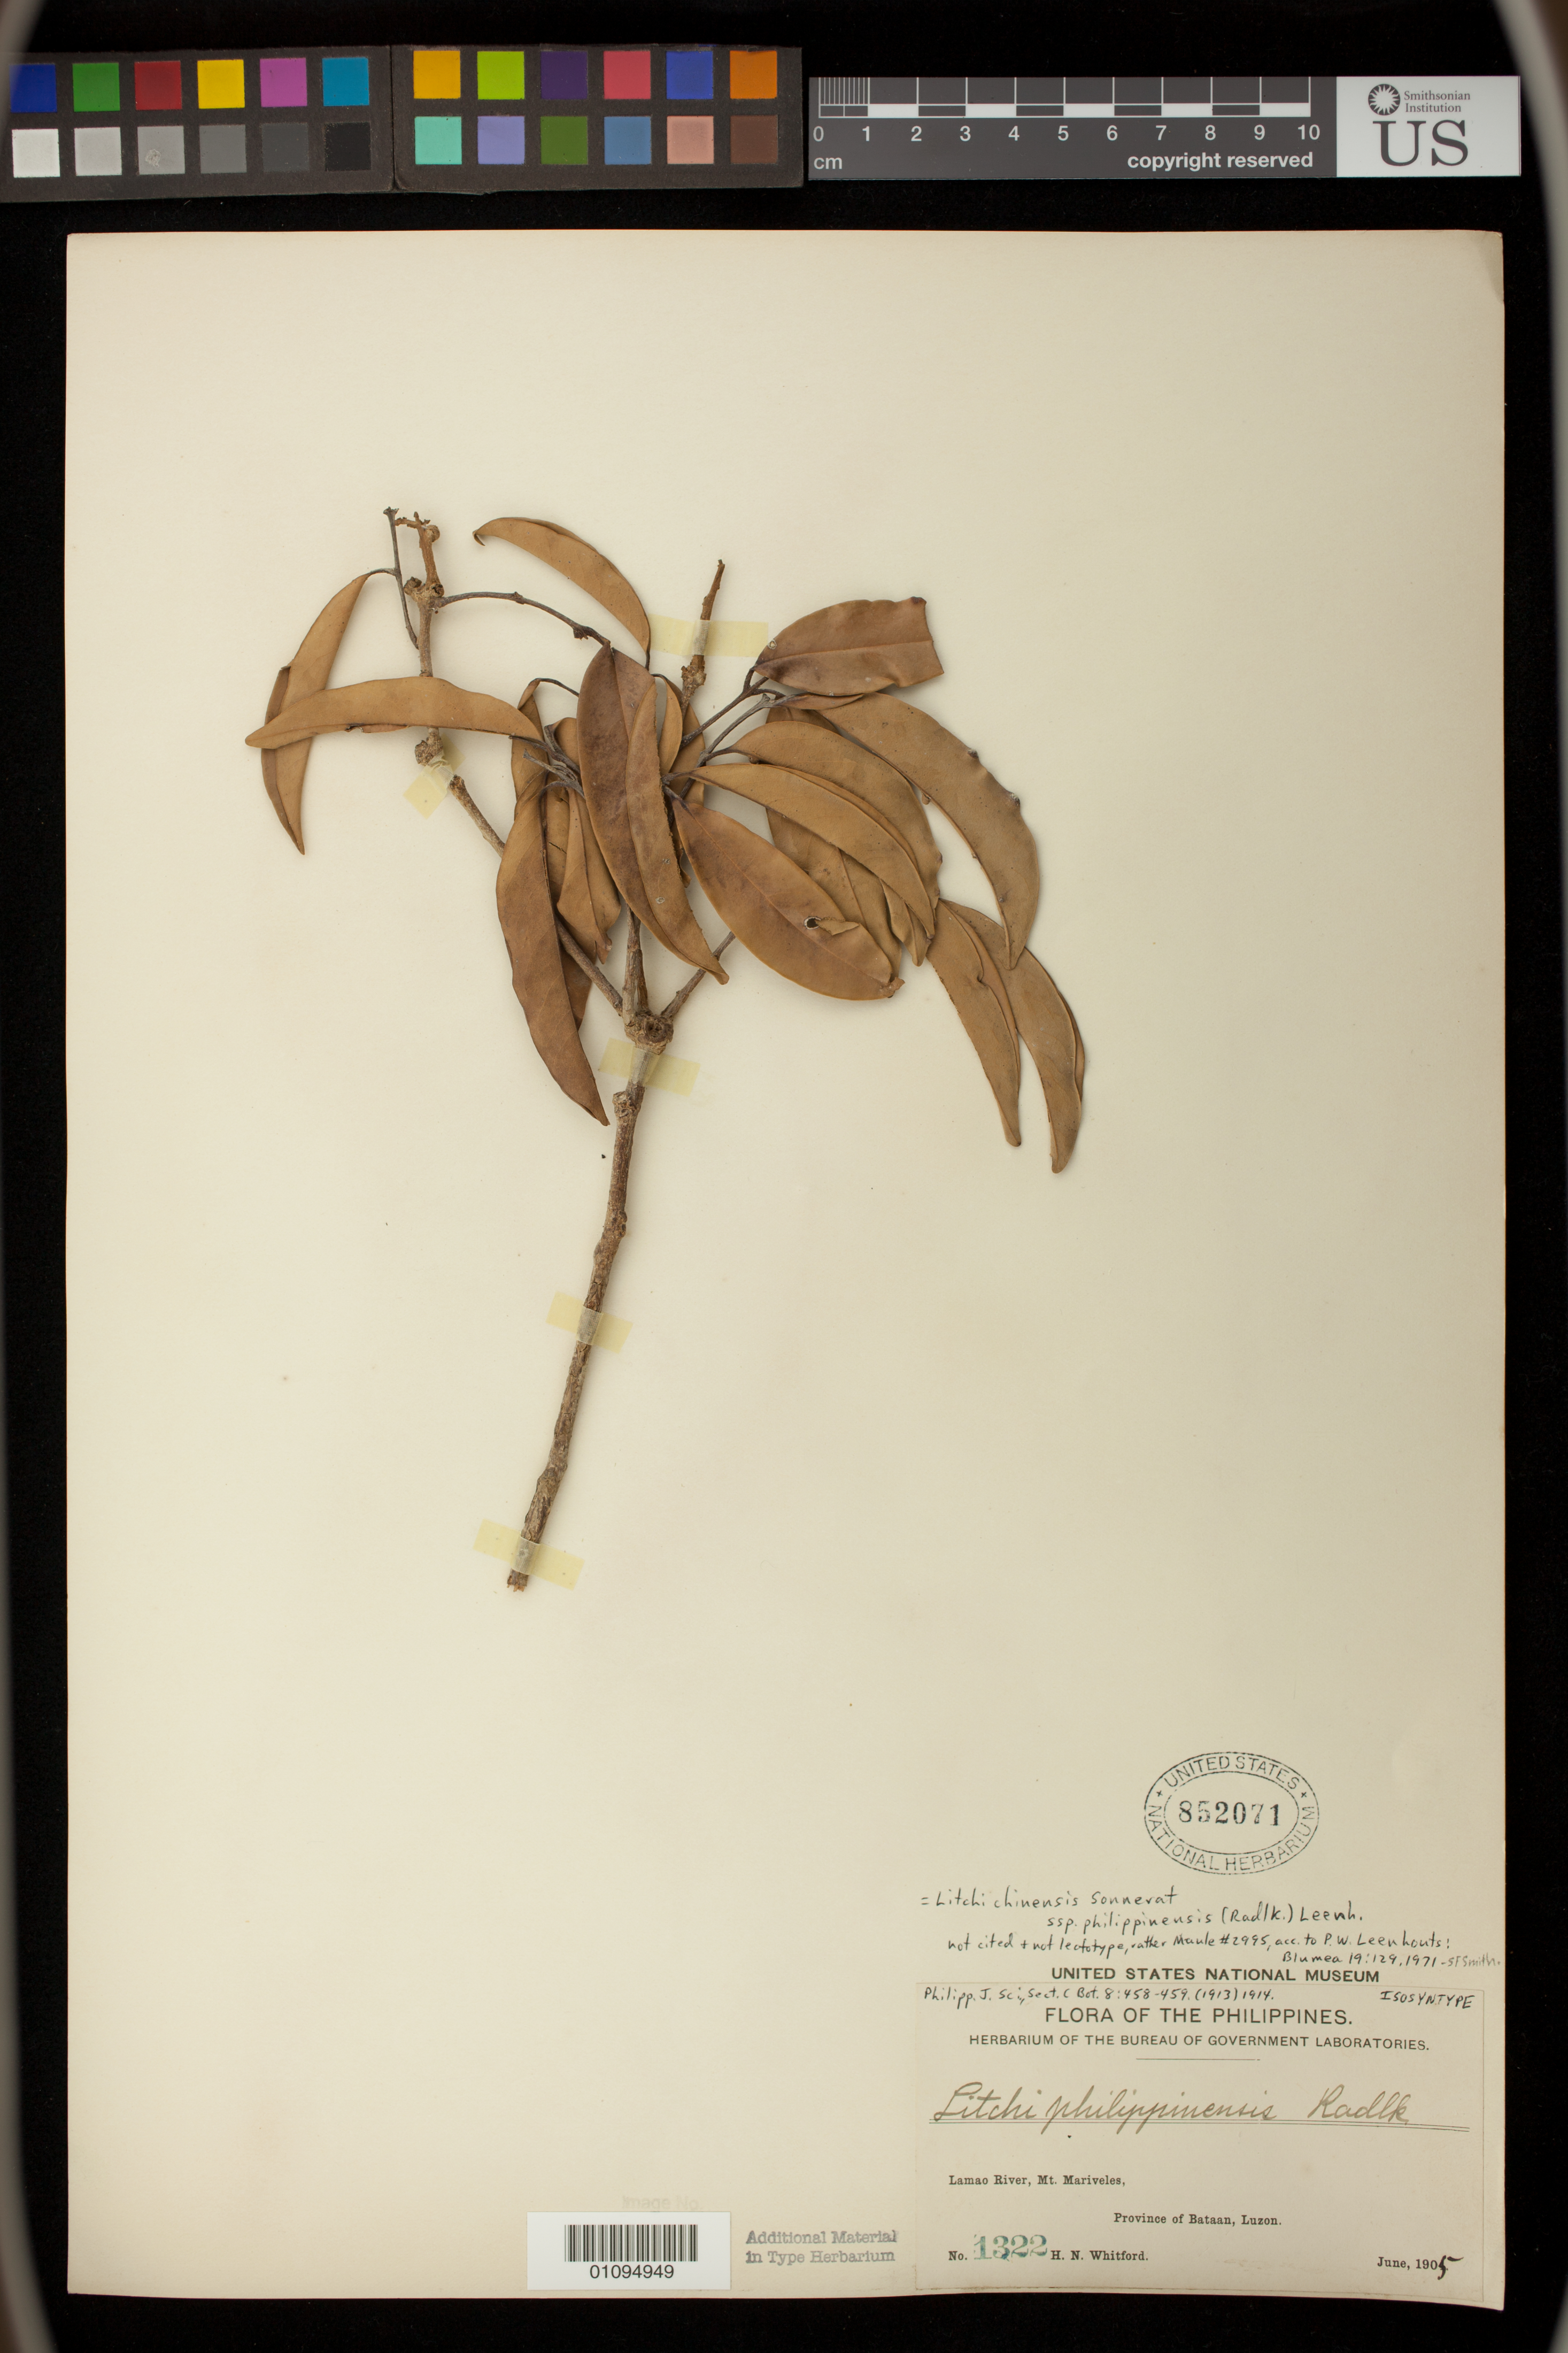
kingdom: Plantae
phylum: Tracheophyta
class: Magnoliopsida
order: Sapindales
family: Sapindaceae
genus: Litchi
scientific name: Litchi philippinensis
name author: Radlk.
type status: Isosyntype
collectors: H. N. Whitford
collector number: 1322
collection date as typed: Jun 1905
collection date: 1905-06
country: Philippines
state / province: Central Luzon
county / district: Bataan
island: Luzon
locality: Lamao River, Mt Mariveles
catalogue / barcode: US 852071